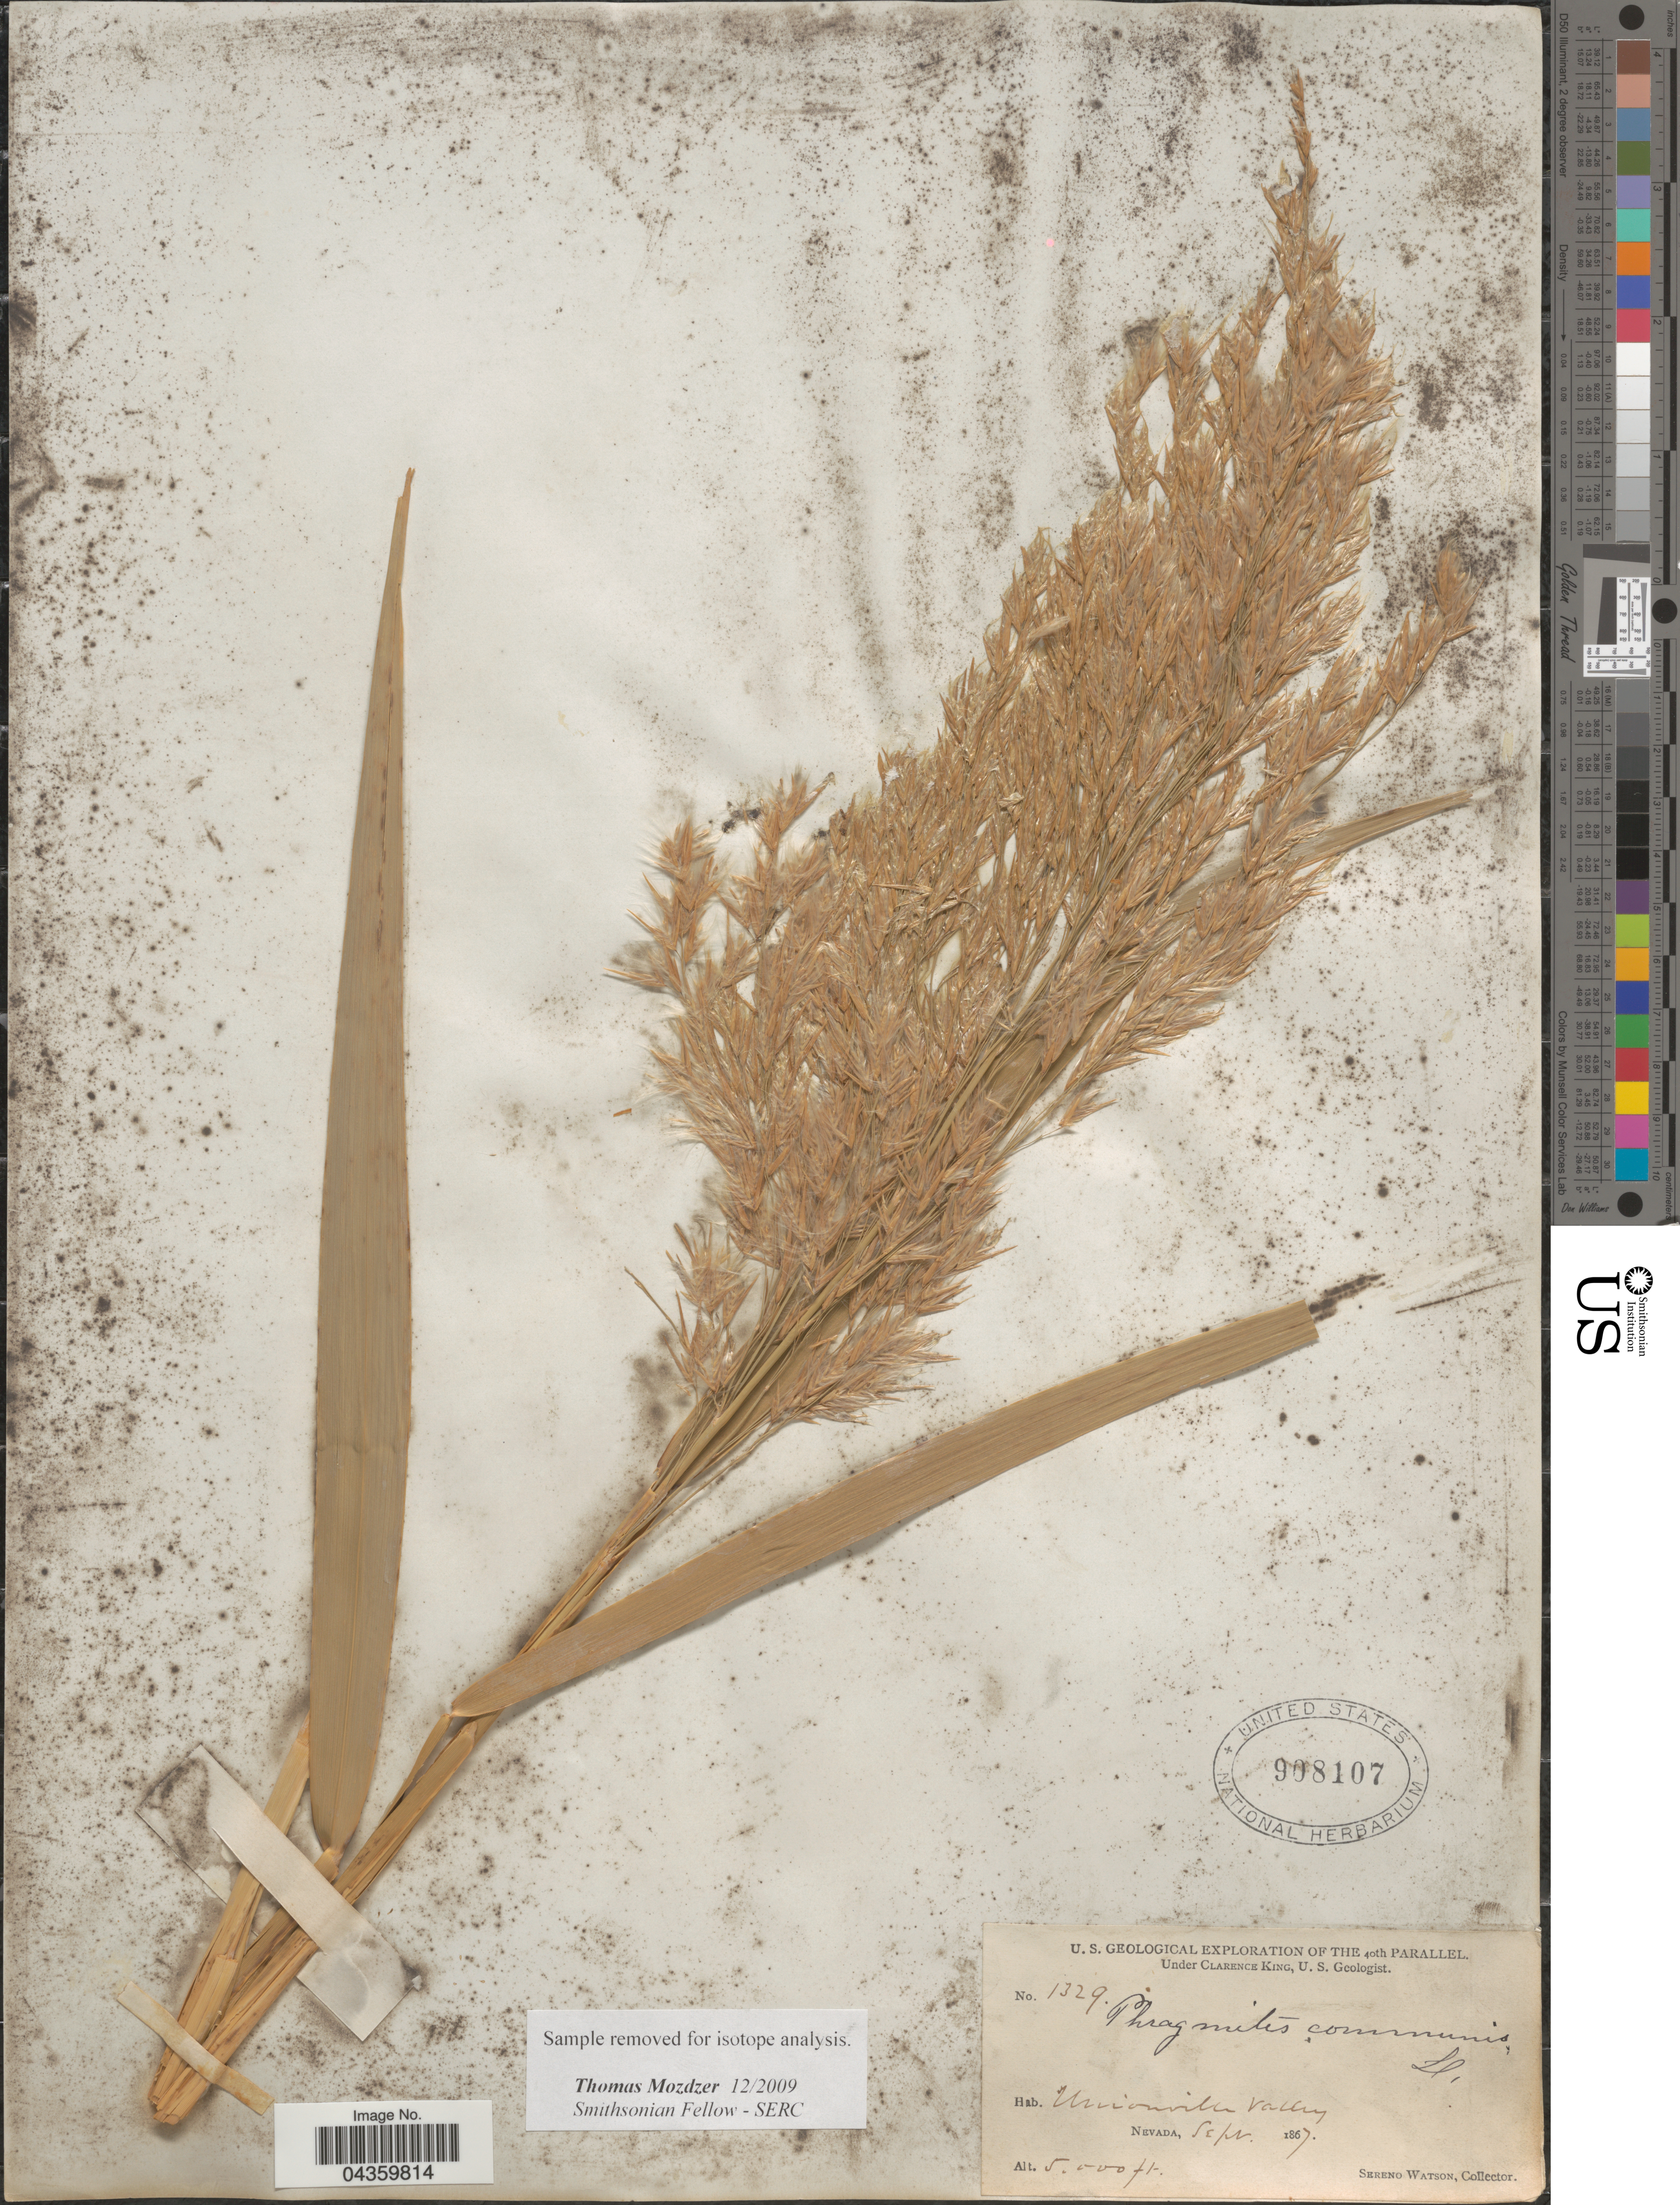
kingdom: Plantae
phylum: Tracheophyta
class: Liliopsida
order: Poales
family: Poaceae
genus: Phragmites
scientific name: Phragmites australis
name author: (Cav.) Trin. ex Steud.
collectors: S. Watson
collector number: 1329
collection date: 1867-09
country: United States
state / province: Nevada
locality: U.S. Geological Exploration of the 40th Parallel. Unionville Valley.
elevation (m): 1524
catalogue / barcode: US 908107